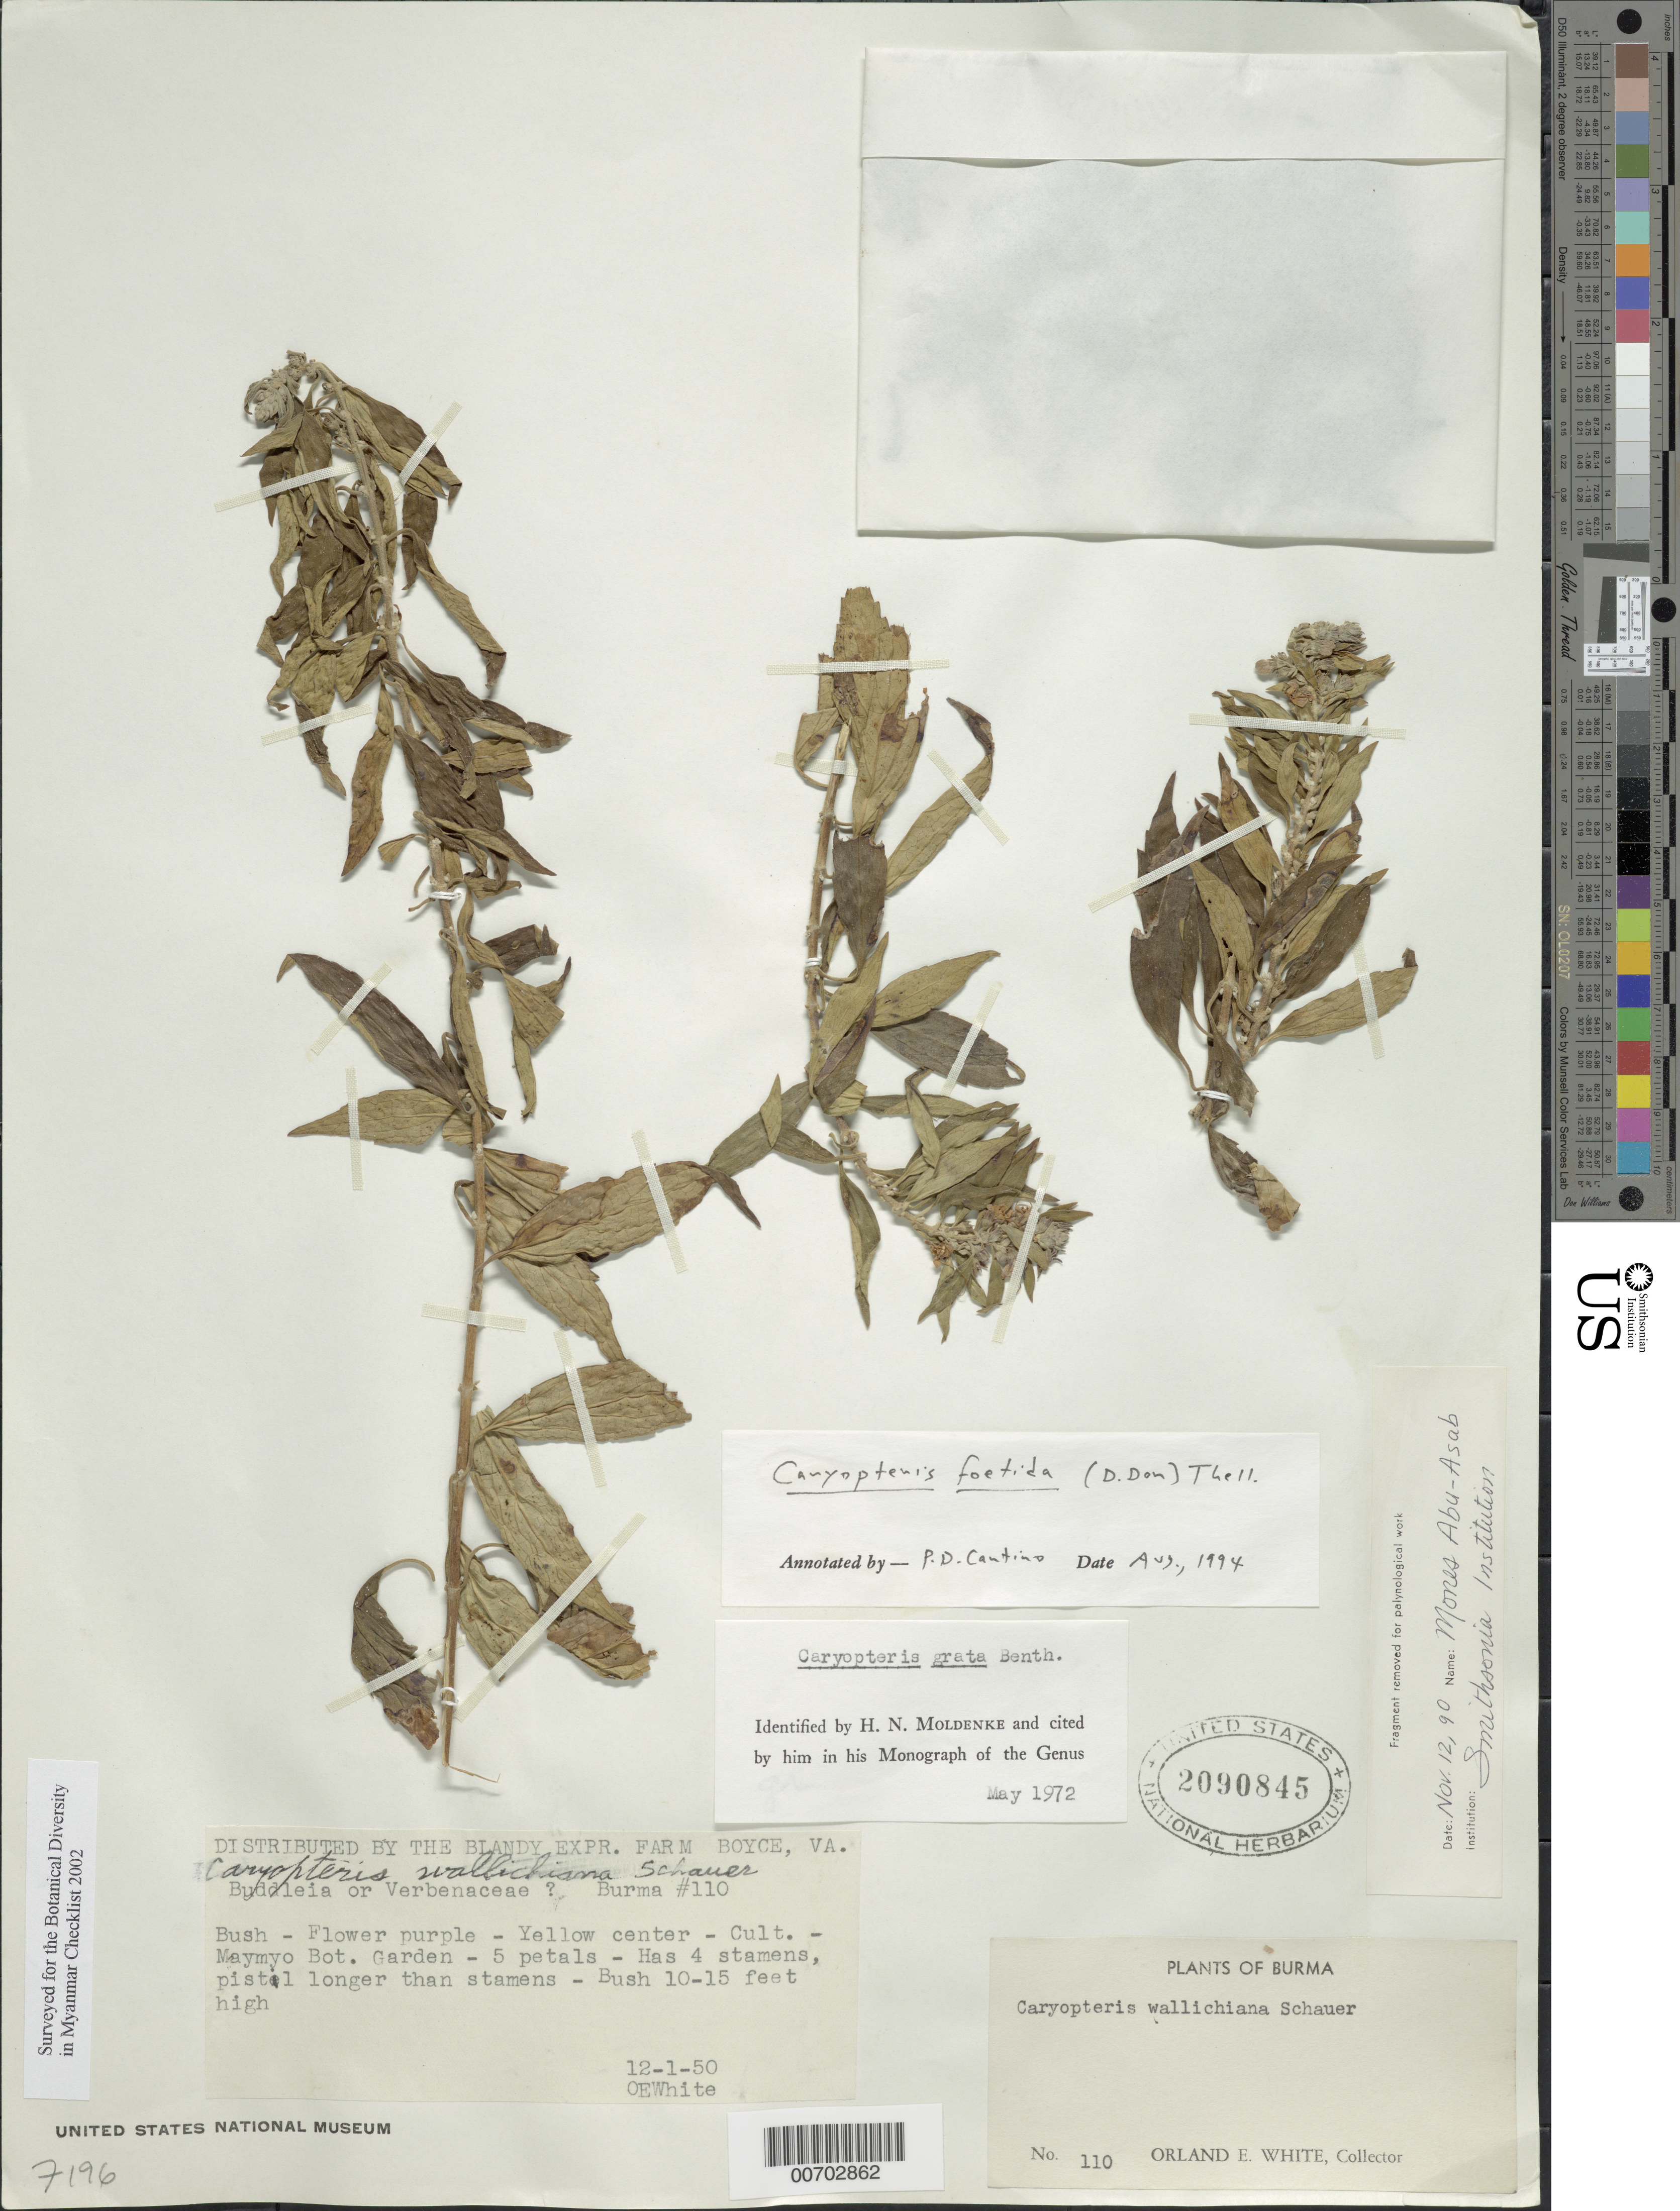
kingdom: Plantae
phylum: Tracheophyta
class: Magnoliopsida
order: Lamiales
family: Lamiaceae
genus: Caryopteris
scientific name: Caryopteris foetida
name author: (D. Don) Thell.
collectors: O. E. White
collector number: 110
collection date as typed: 12 Jan 1950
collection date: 1950-01-12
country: Myanmar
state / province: Mandalay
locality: Maymyo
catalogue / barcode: US 2090845